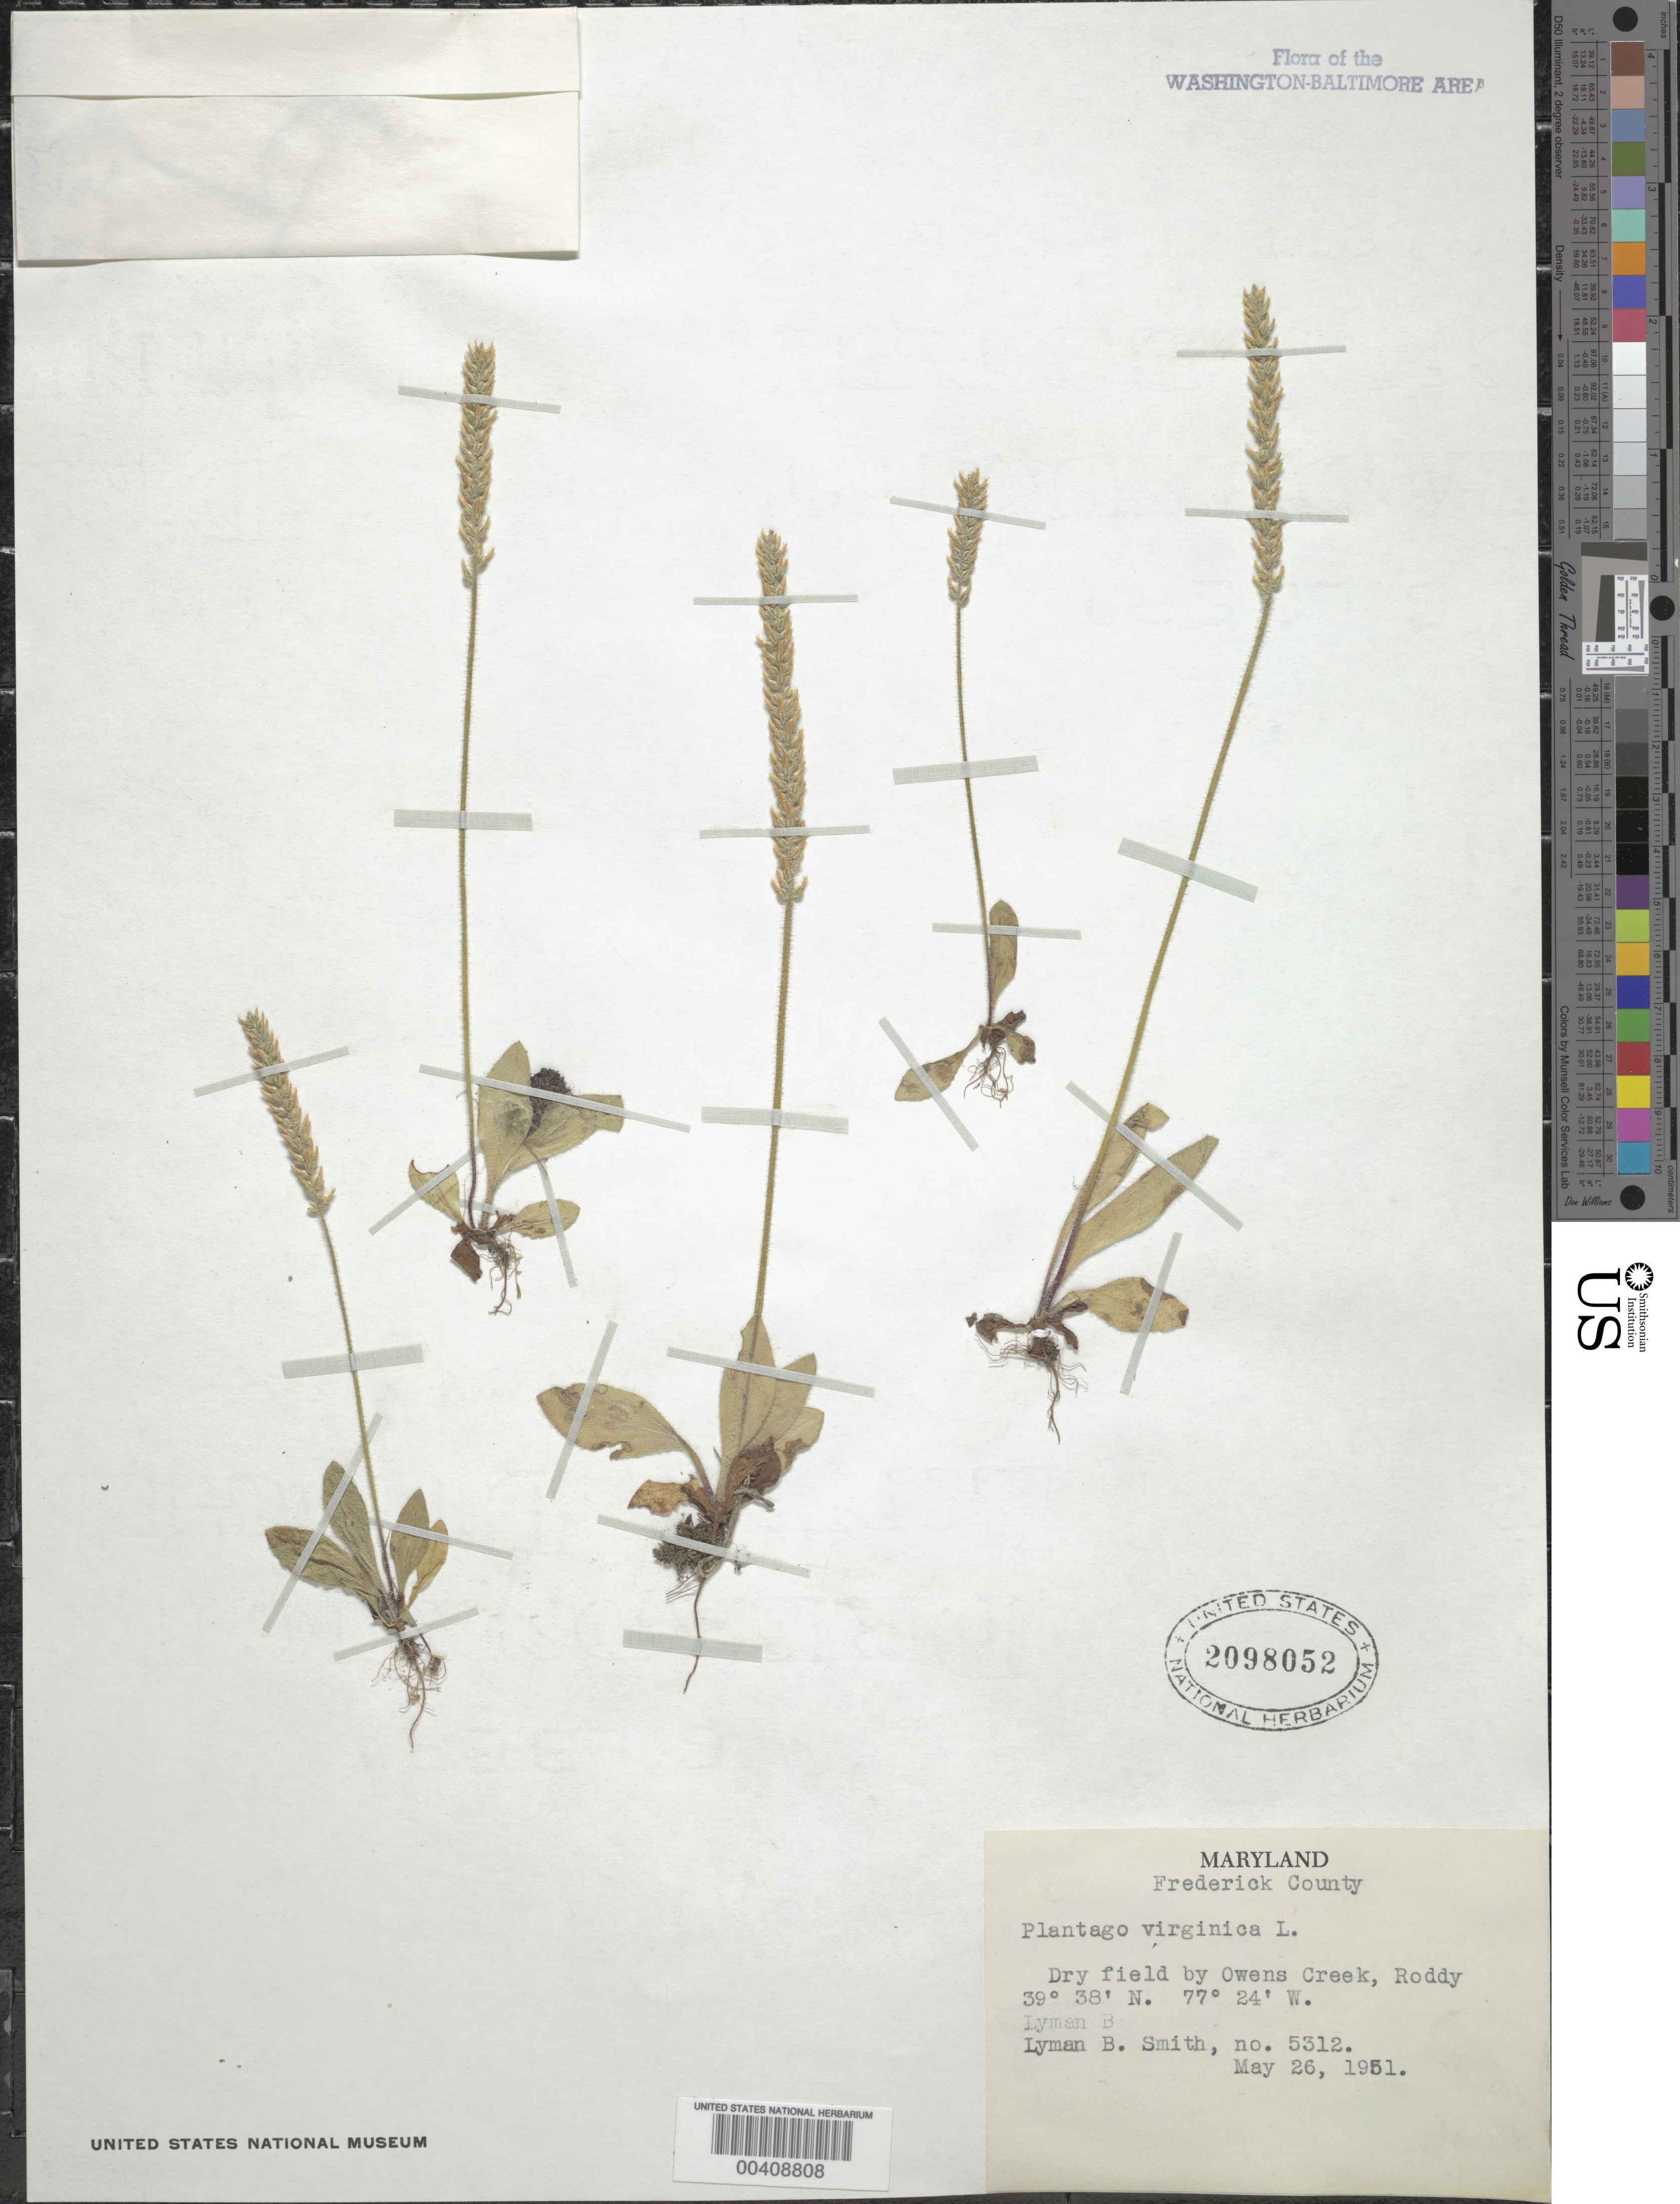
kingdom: Plantae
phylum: Tracheophyta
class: Magnoliopsida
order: Lamiales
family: Plantaginaceae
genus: Plantago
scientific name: Plantago virginica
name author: L.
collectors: L. Smith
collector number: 5312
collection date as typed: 26 May 1951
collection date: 1951-05-26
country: United States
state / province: Maryland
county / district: Frederick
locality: Owens Creek, Roddy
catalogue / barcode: US 2098052